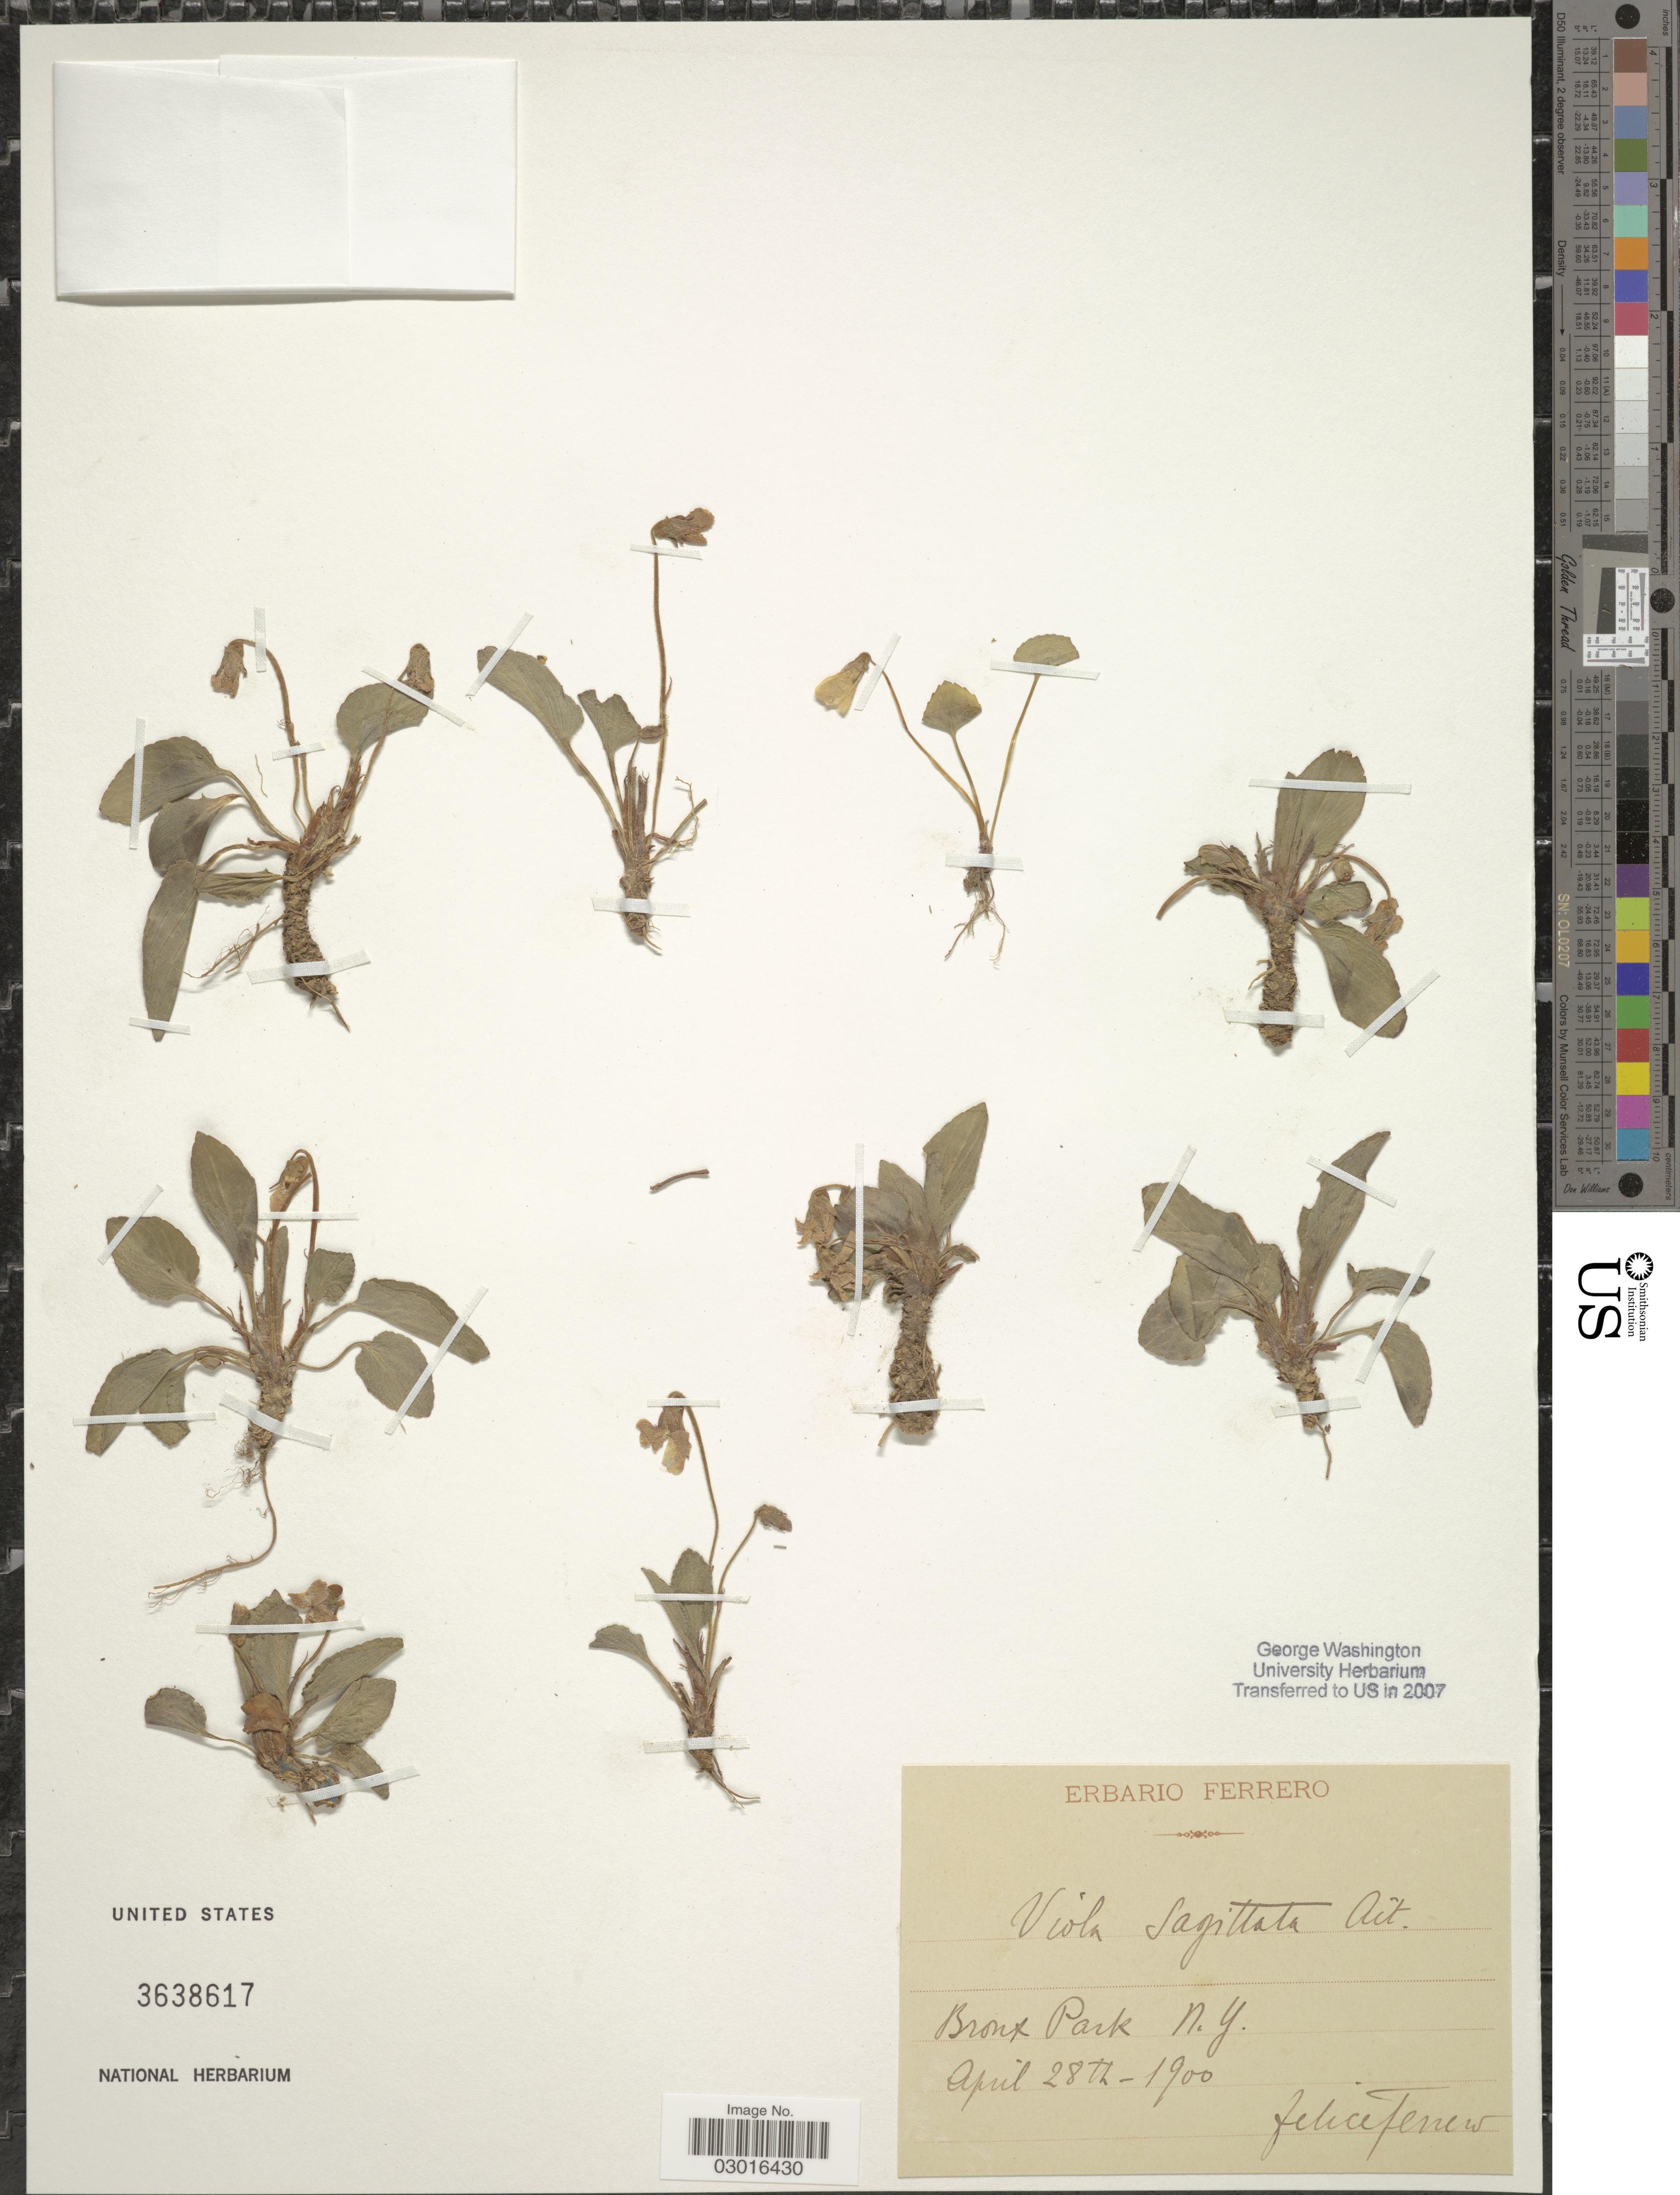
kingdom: Plantae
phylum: Tracheophyta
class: Magnoliopsida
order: Malpighiales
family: Violaceae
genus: Viola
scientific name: Viola sagittata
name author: Aiton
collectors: F. Ferrero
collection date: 1900-04-28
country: United States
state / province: New York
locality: Bronx Park N.Y.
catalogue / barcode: US 3638617